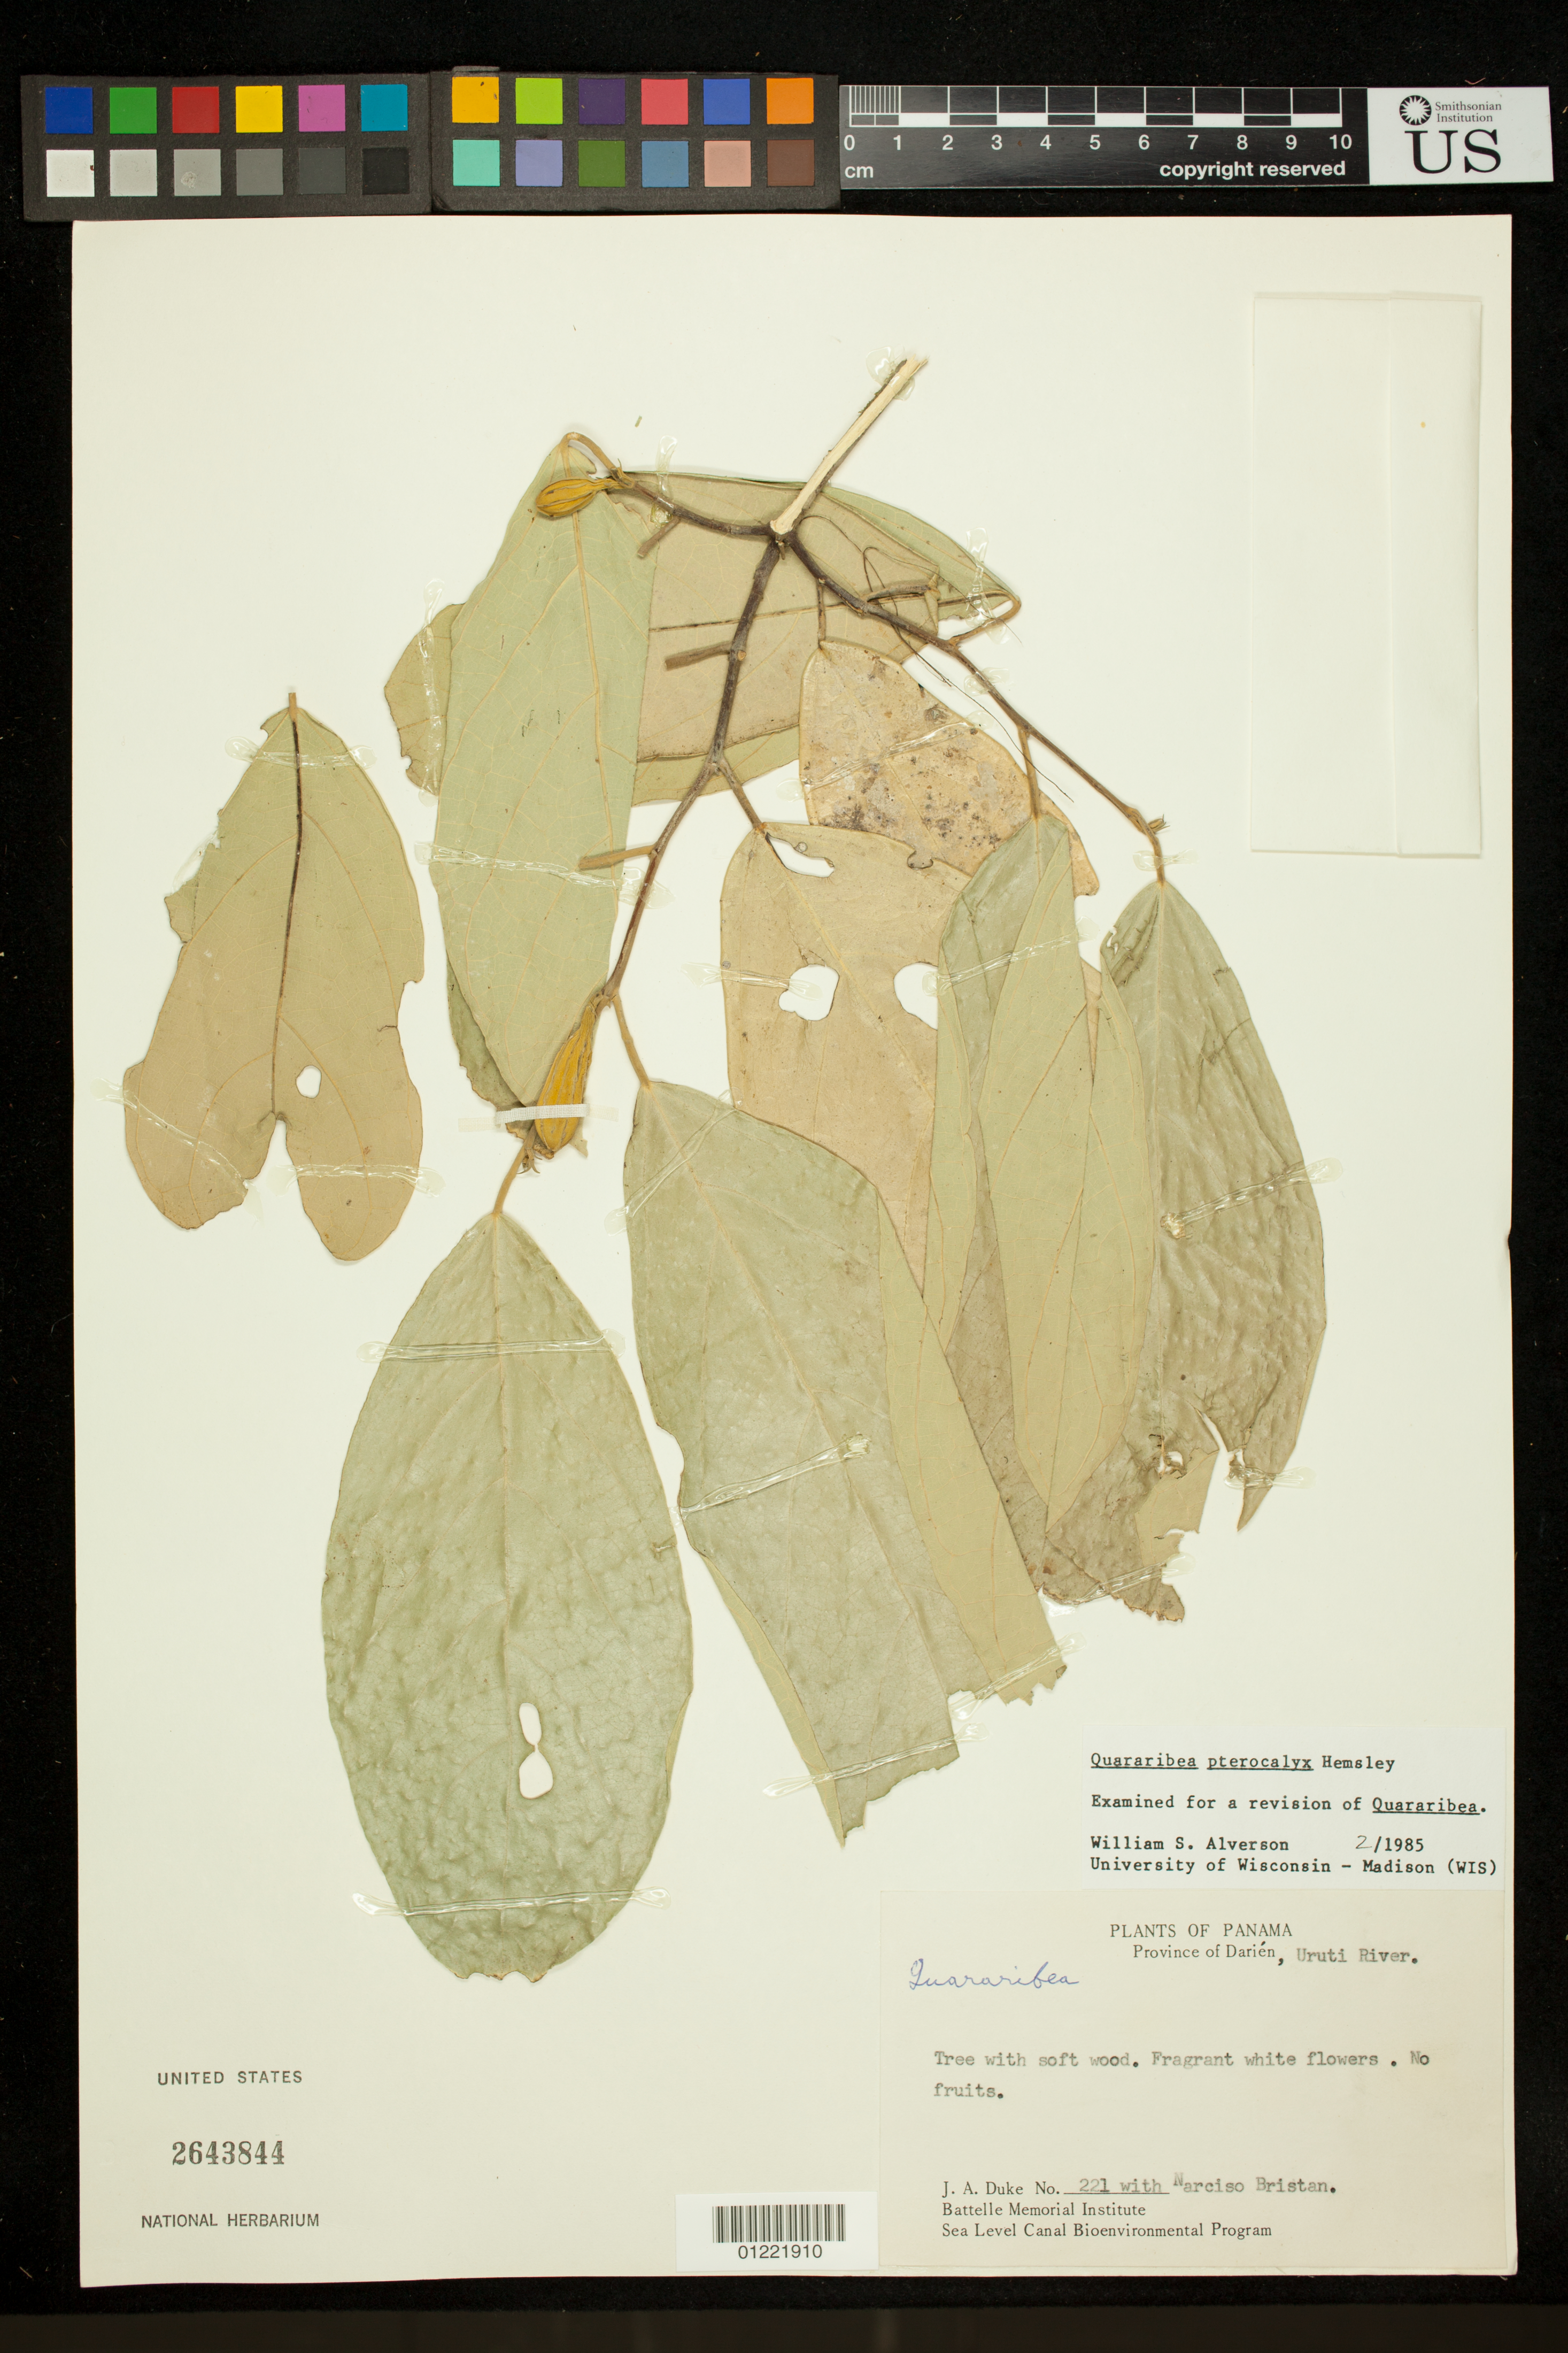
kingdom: Plantae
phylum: Tracheophyta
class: Magnoliopsida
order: Malvales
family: Malvaceae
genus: Quararibea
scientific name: Quararibea pterocalyx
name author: Hemsl.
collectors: J. A. Duke & N. Bristan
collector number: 221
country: Panama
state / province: Darién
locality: Uruti River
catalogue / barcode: US 2643844